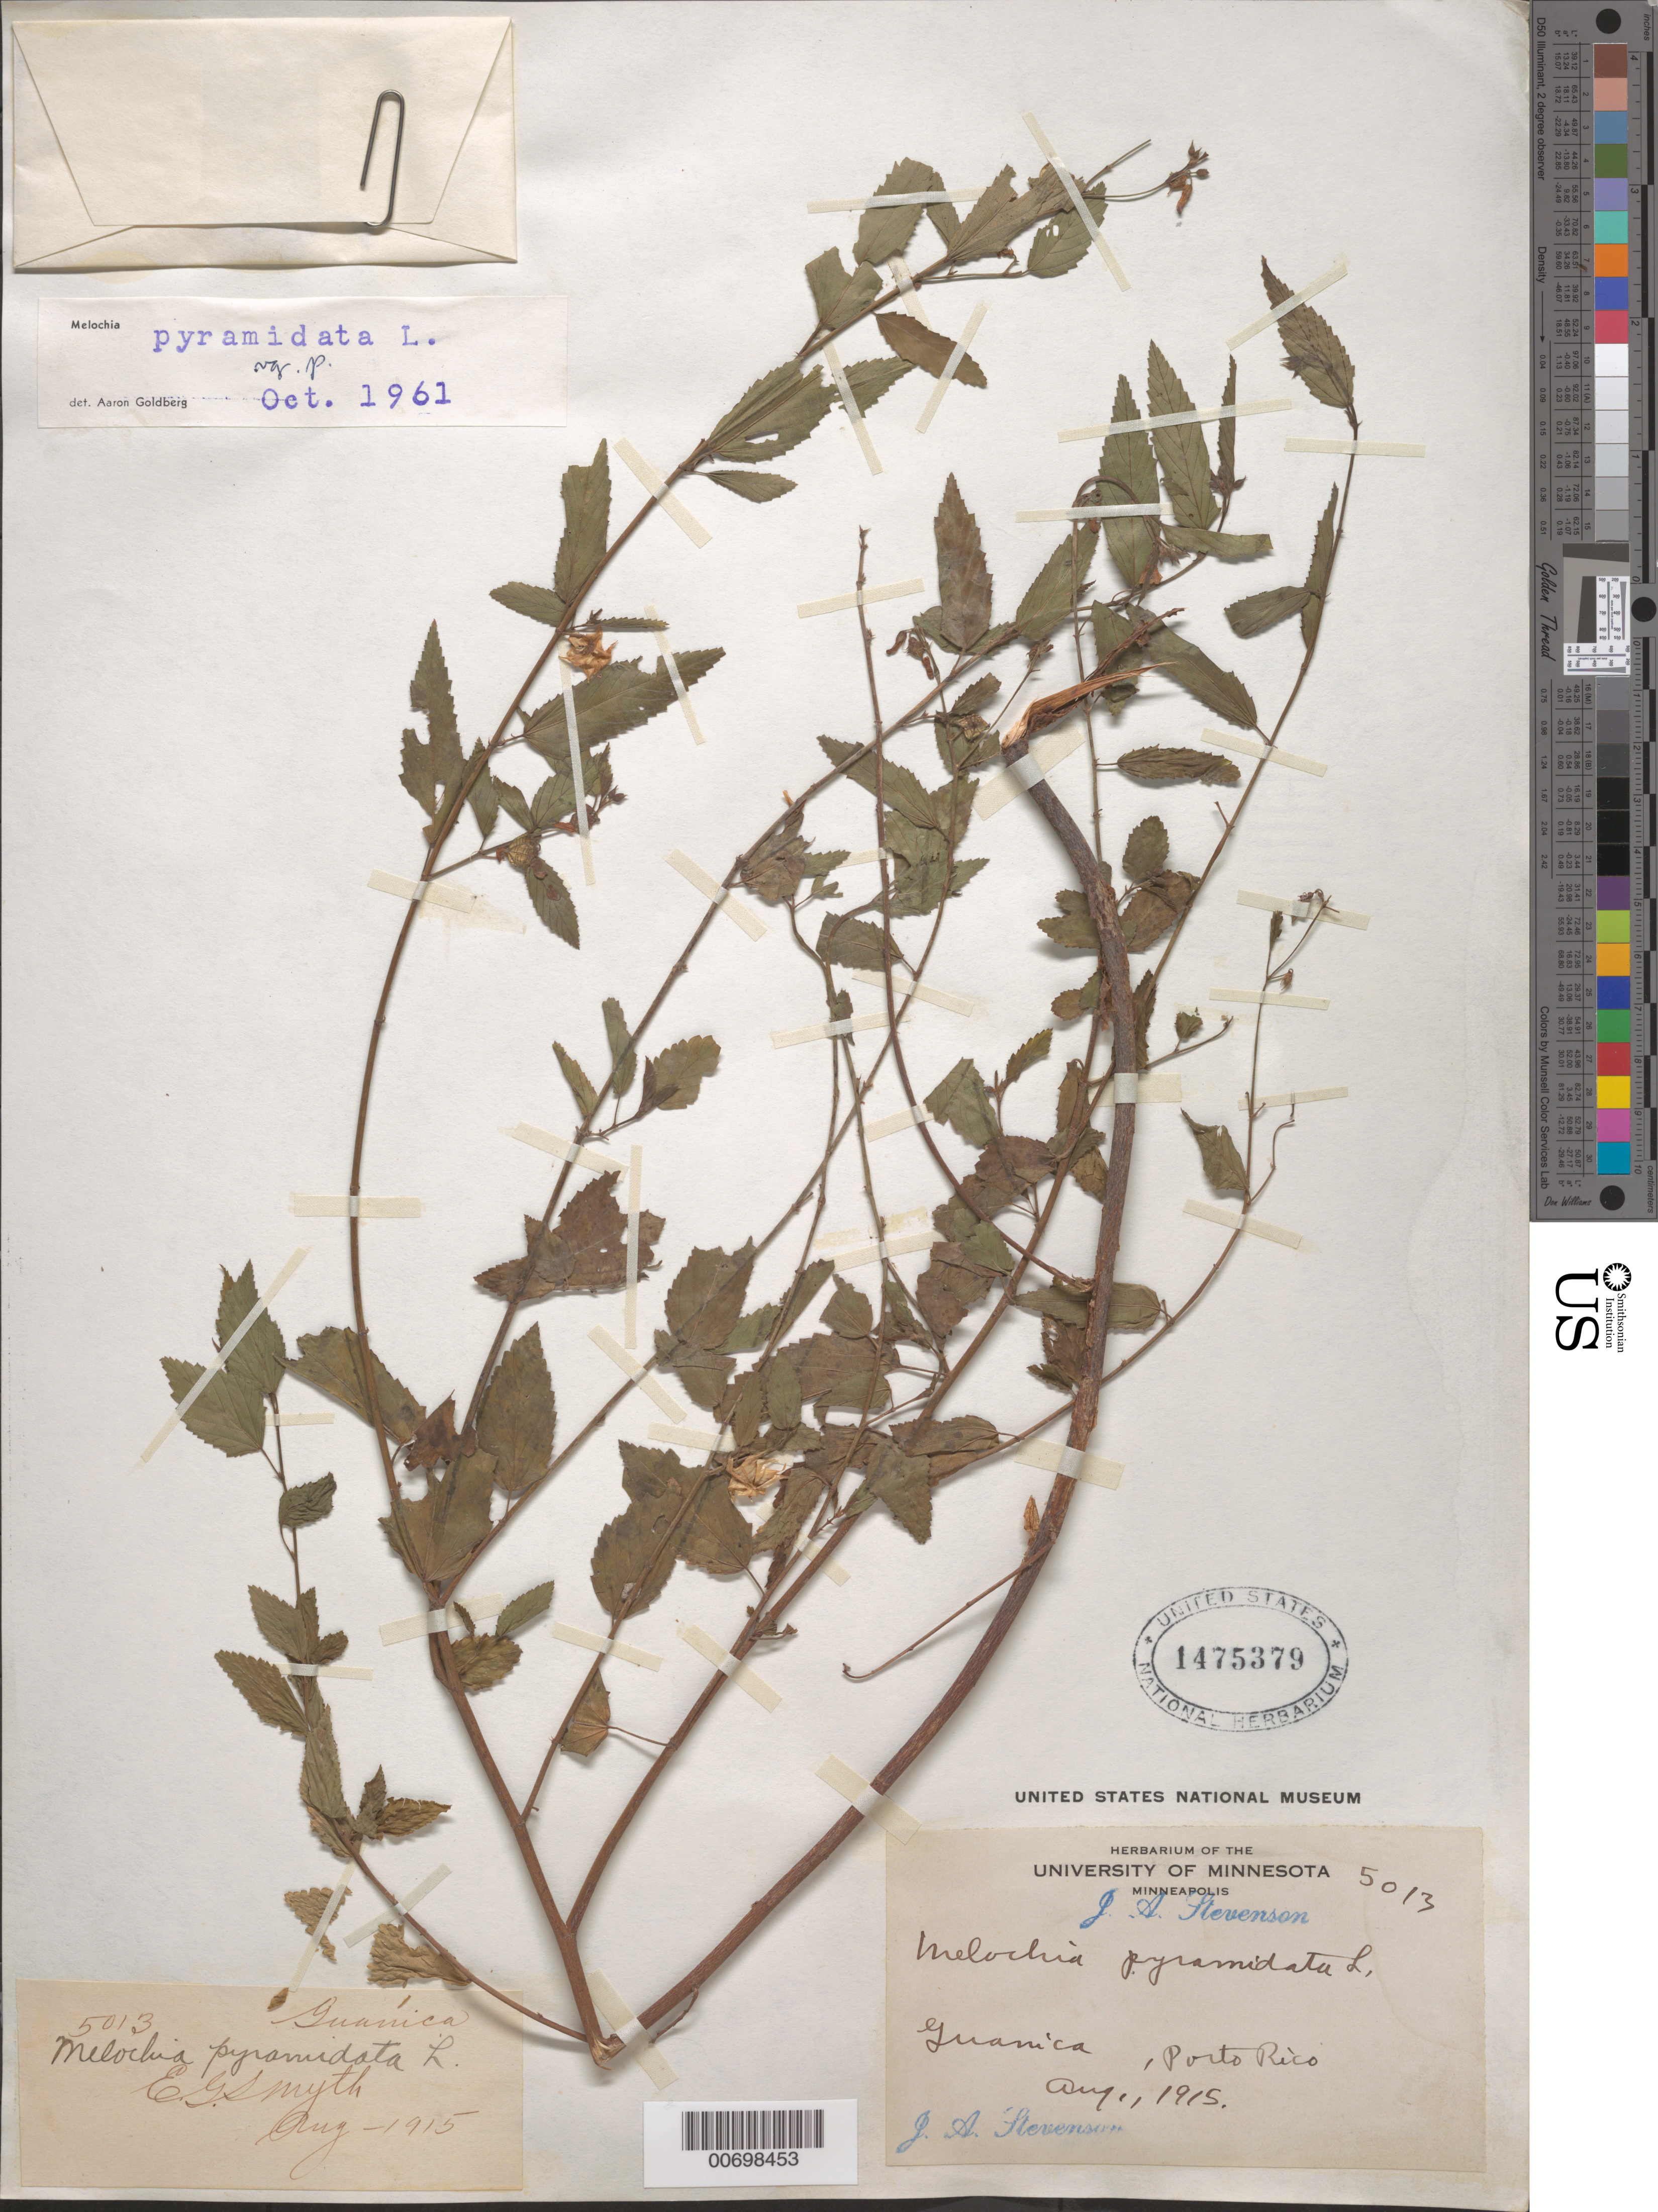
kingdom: Plantae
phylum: Tracheophyta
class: Magnoliopsida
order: Malvales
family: Malvaceae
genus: Melochia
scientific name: Melochia pyramidata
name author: L.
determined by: Goldberg, Aaron, (US), NMNH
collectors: J. Stevenson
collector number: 5013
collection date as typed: Aug 1915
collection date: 1915-08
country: Puerto Rico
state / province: Guánica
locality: Guanica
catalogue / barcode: US 1475379